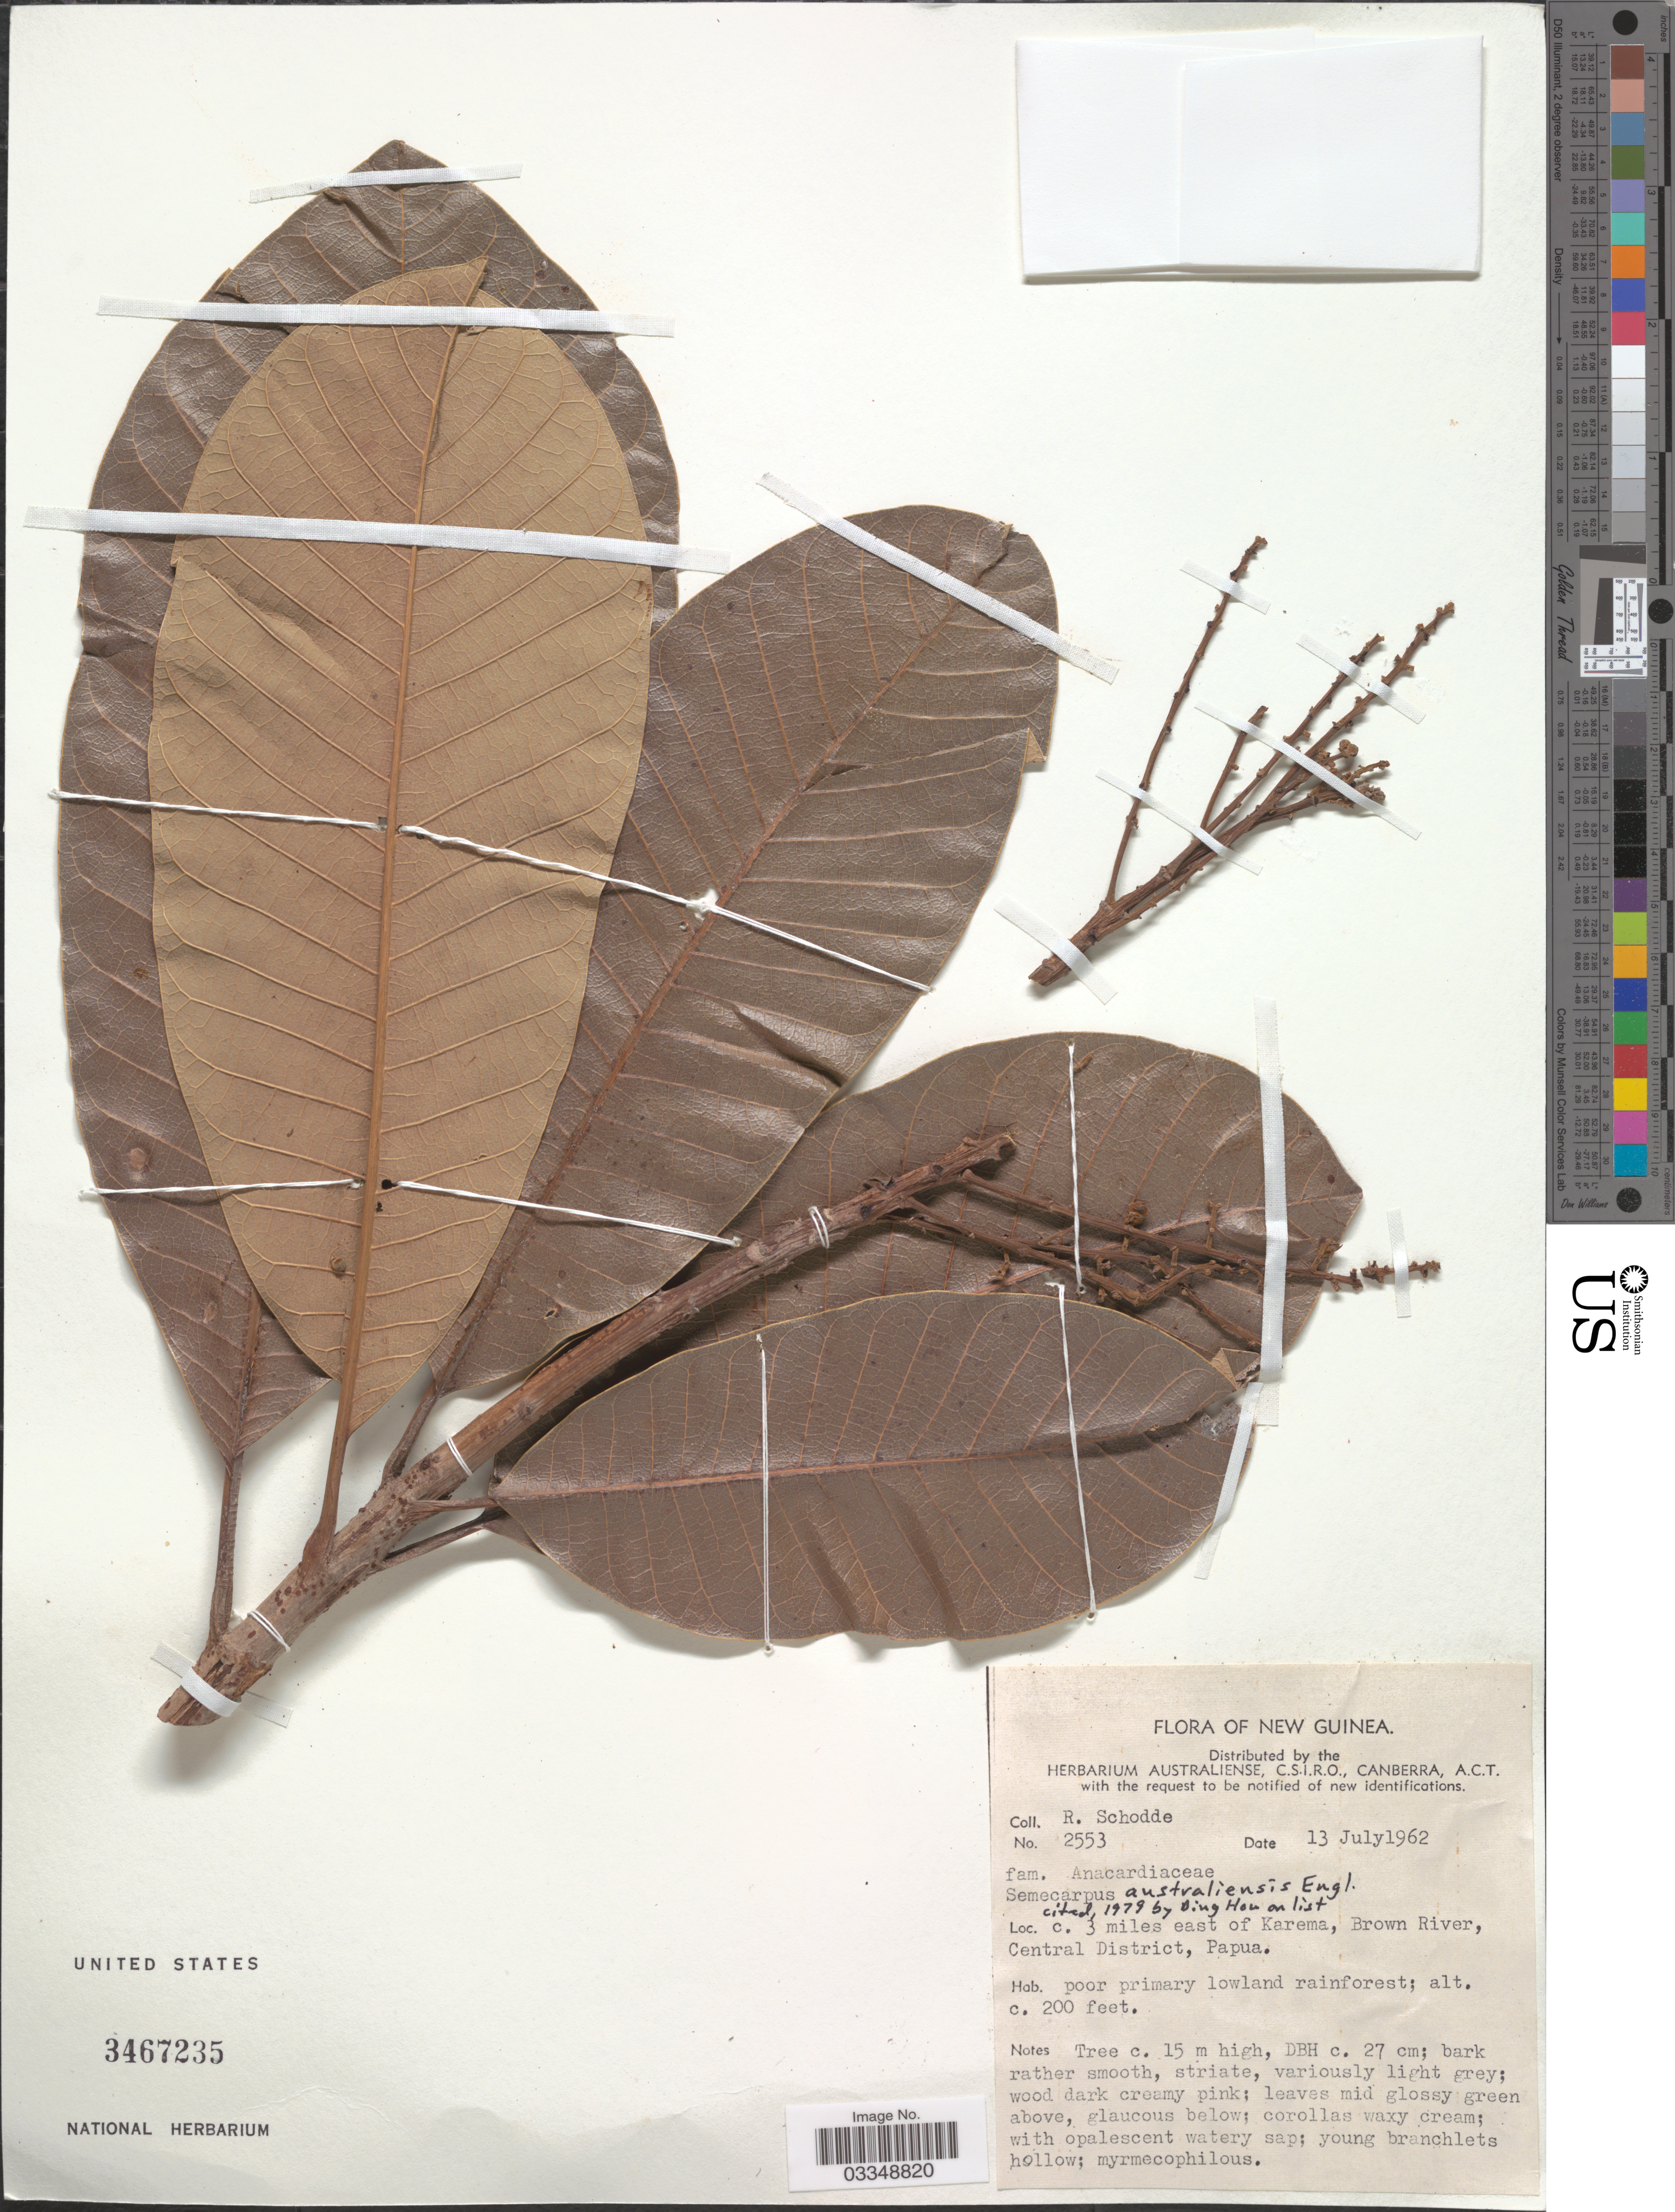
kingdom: Plantae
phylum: Tracheophyta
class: Magnoliopsida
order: Sapindales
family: Anacardiaceae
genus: Semecarpus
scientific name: Semecarpus australiensis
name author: Engl.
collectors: R. Schodde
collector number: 2553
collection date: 1962-07-13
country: Papua New Guinea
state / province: Central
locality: New Guinea. C. 3 miles east of Karema, Brown River, Central District, Papua.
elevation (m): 61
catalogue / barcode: US 3467235